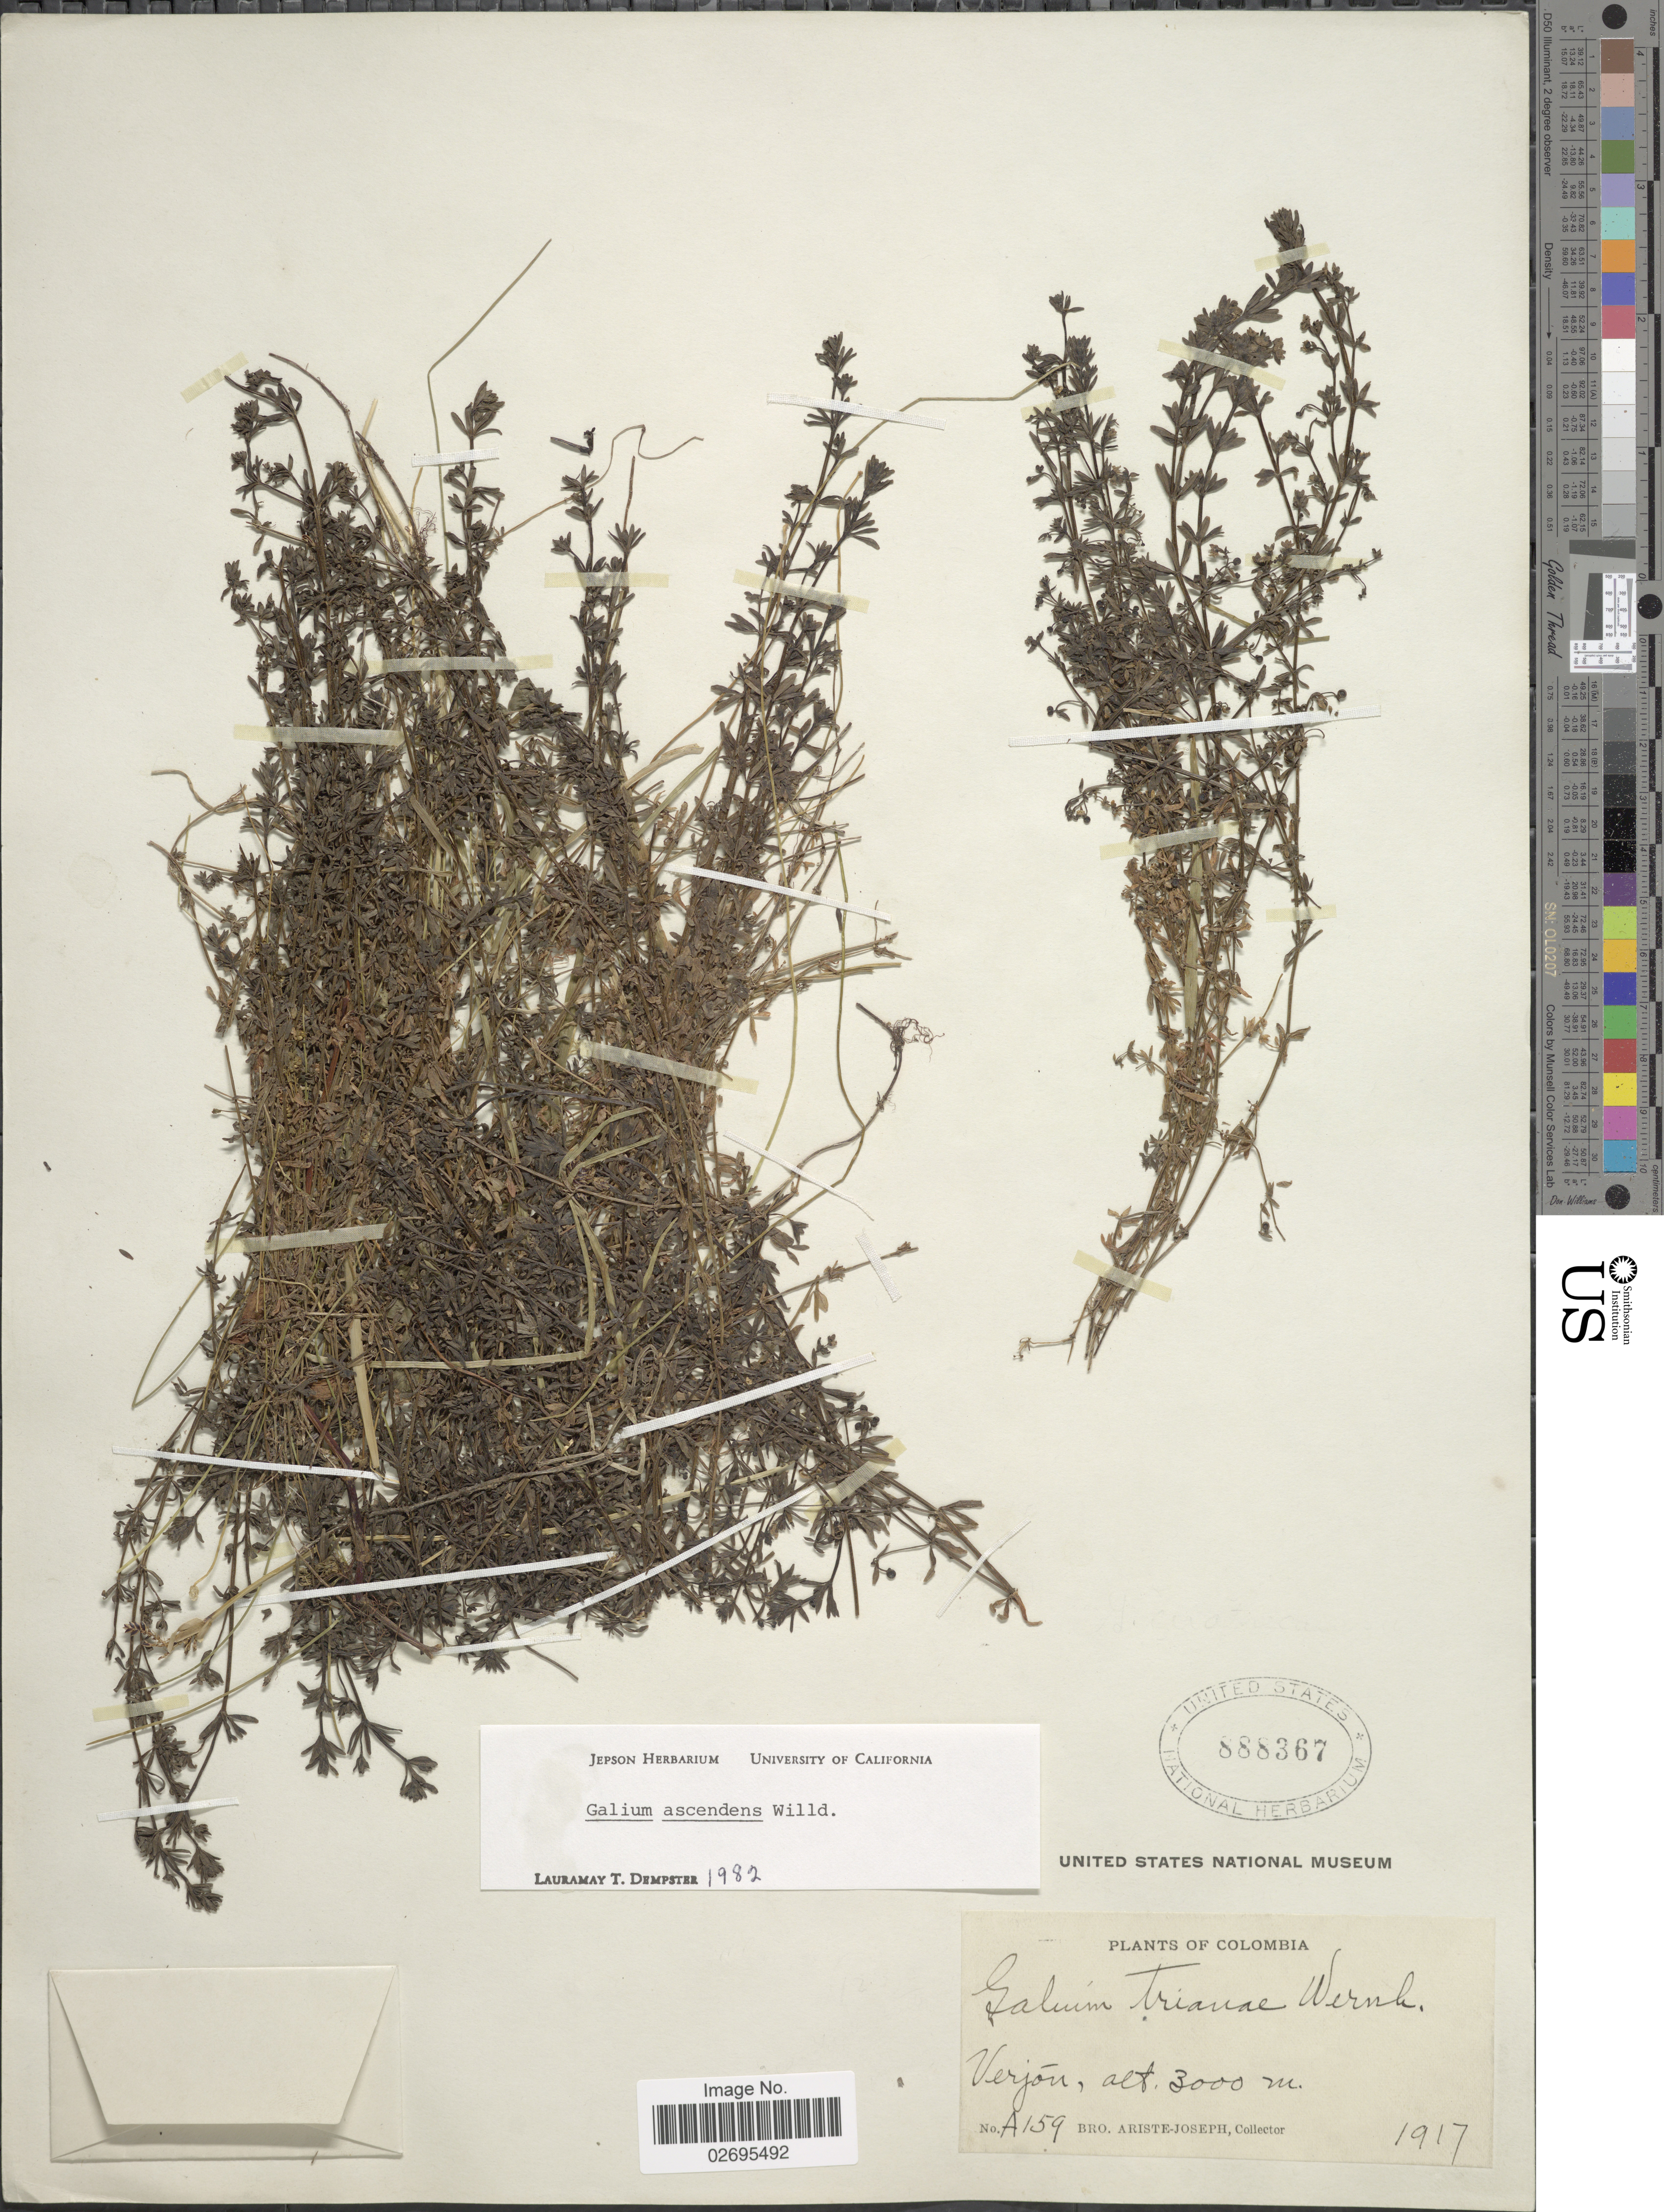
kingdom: Plantae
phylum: Tracheophyta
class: Magnoliopsida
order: Gentianales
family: Rubiaceae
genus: Galium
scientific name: Galium ascendens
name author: Willd. ex Spreng.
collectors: Bro. Ariste-Joseph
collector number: A 159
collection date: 1917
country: Colombia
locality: Verjón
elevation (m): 3000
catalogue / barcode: US 888367